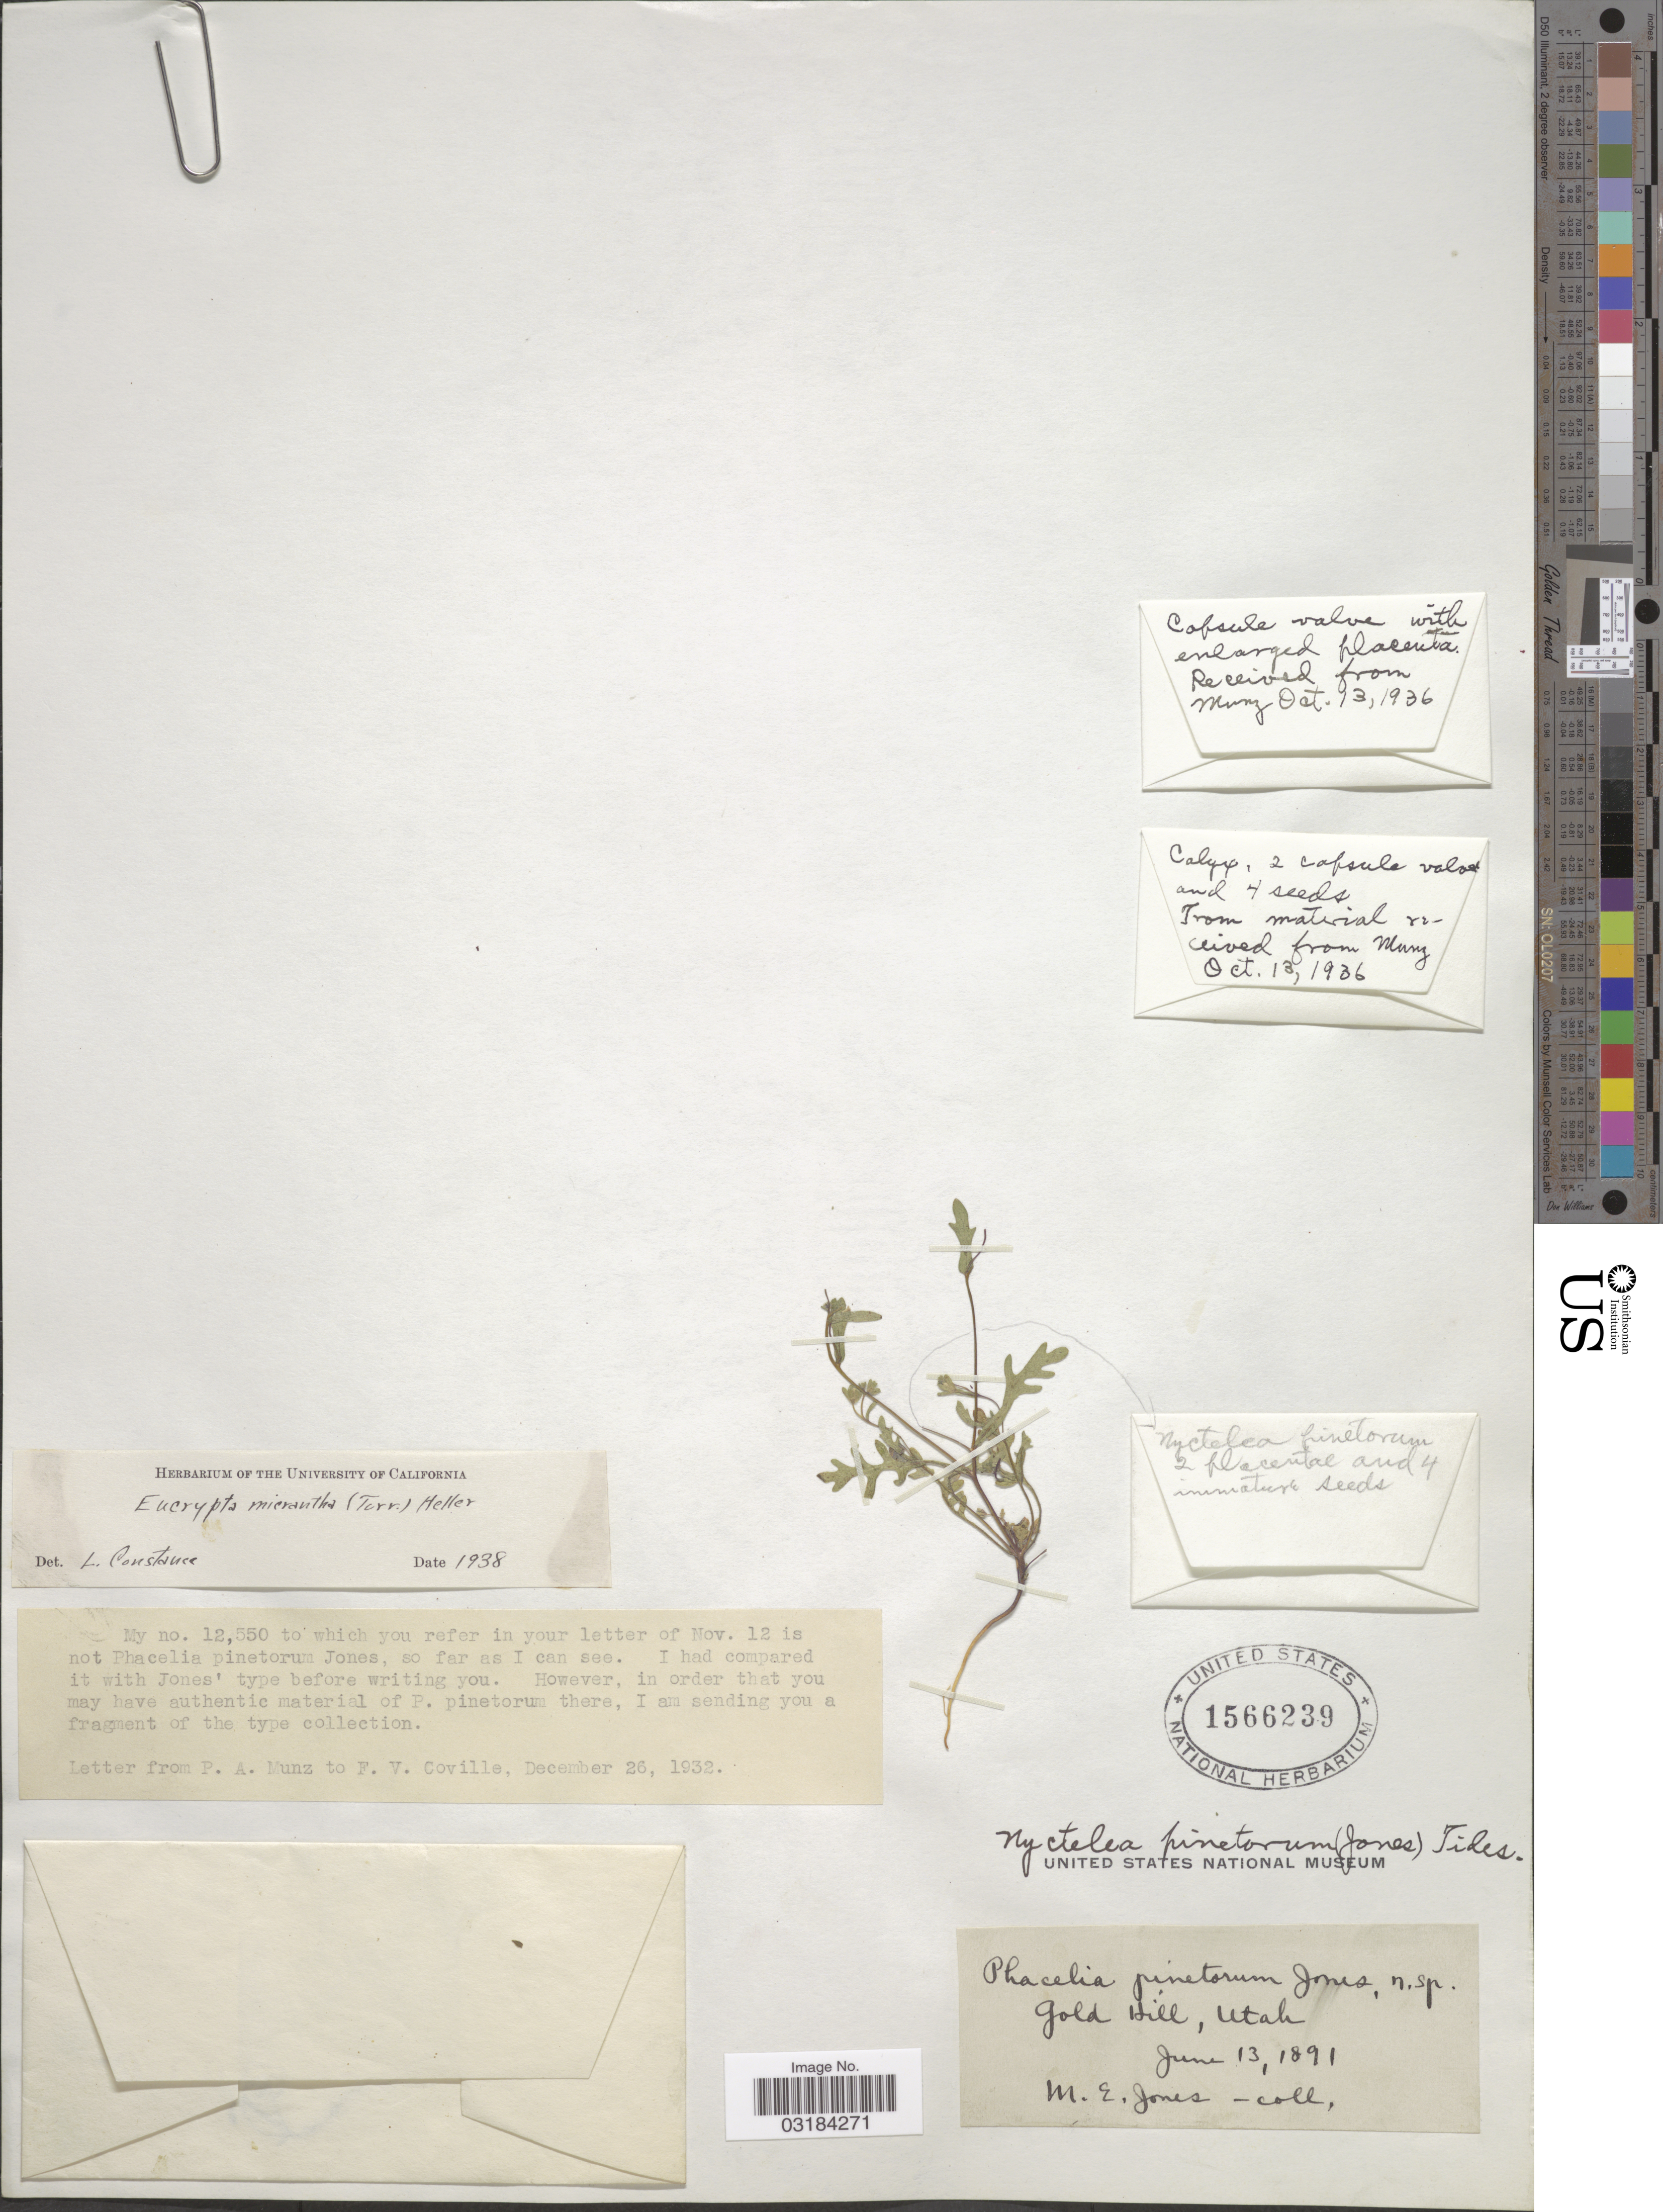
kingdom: Plantae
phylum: Tracheophyta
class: Magnoliopsida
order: Boraginales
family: Hydrophyllaceae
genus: Eucrypta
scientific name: Eucrypta micrantha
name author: (Torr.) A. Heller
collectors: M. E. Jones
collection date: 1891-06-13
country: United States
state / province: Utah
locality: Gold Hill.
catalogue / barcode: US 1566239